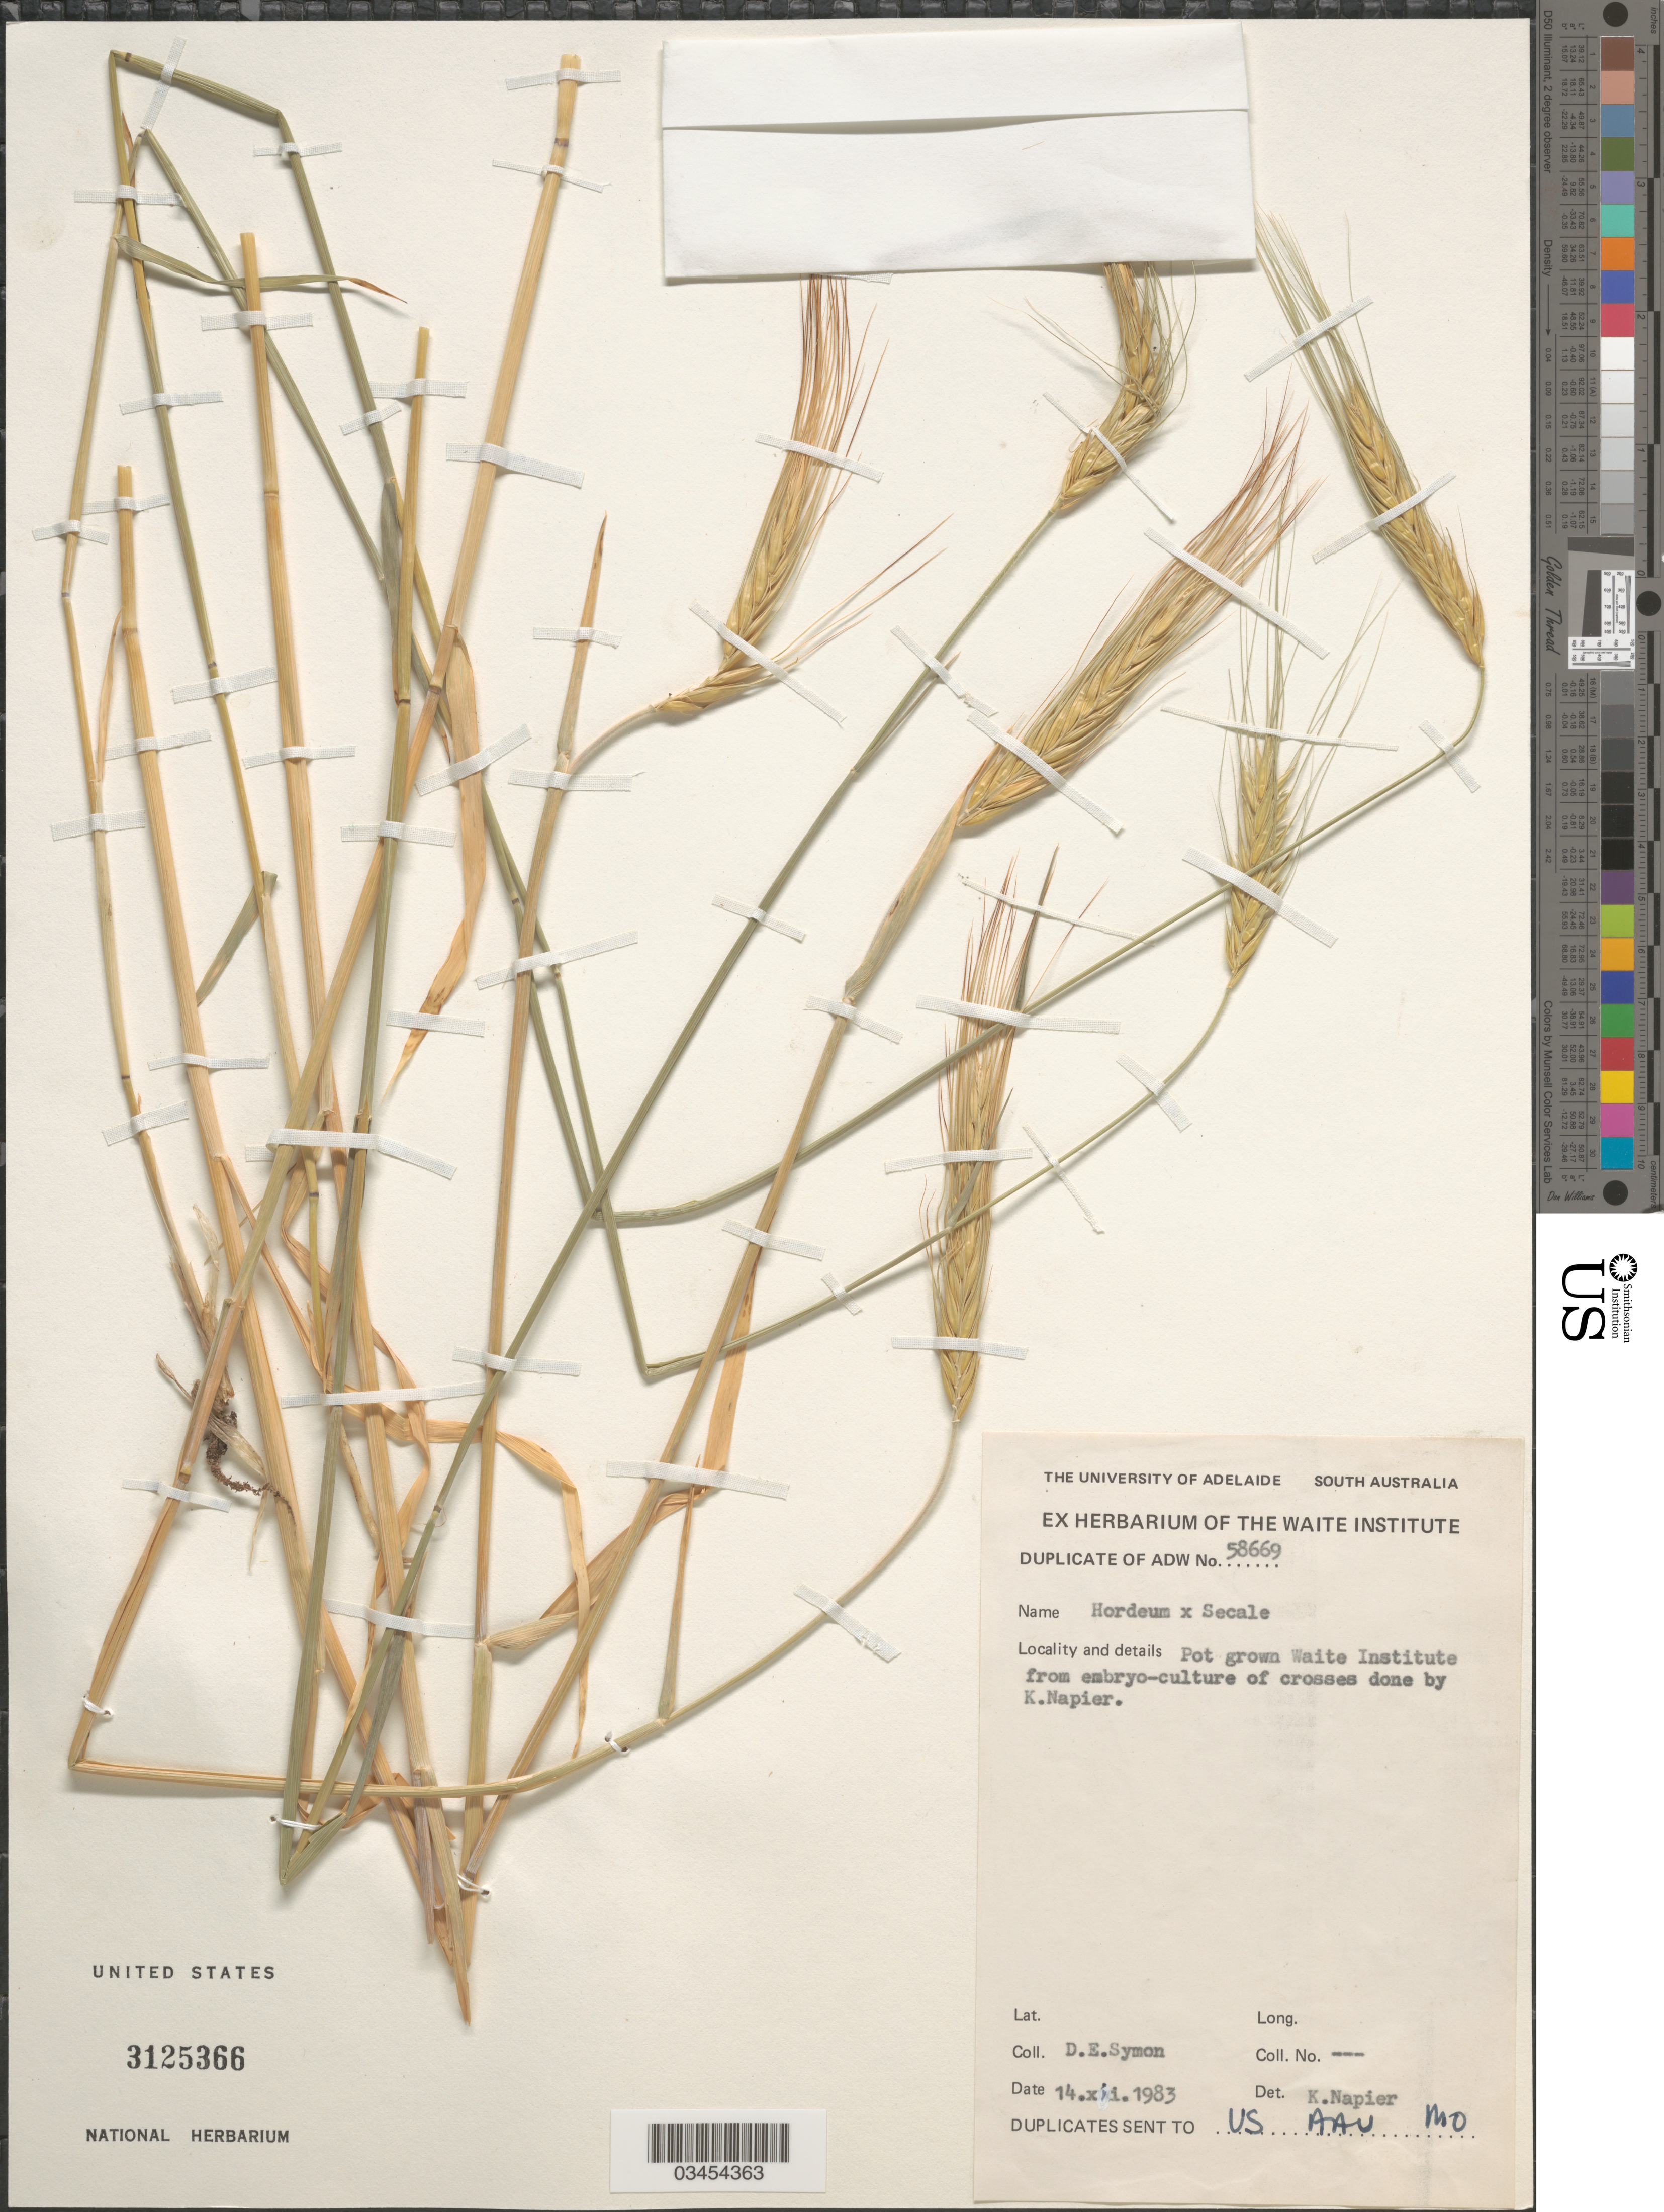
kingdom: Plantae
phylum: Tracheophyta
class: Liliopsida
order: Poales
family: Poaceae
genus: Hordeum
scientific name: Hordeum murinum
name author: L.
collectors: K. Napier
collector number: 58669?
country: Australia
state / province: South Australia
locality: Pot grown Waite Institute from embryo-culture of crosses.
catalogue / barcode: US 3125366